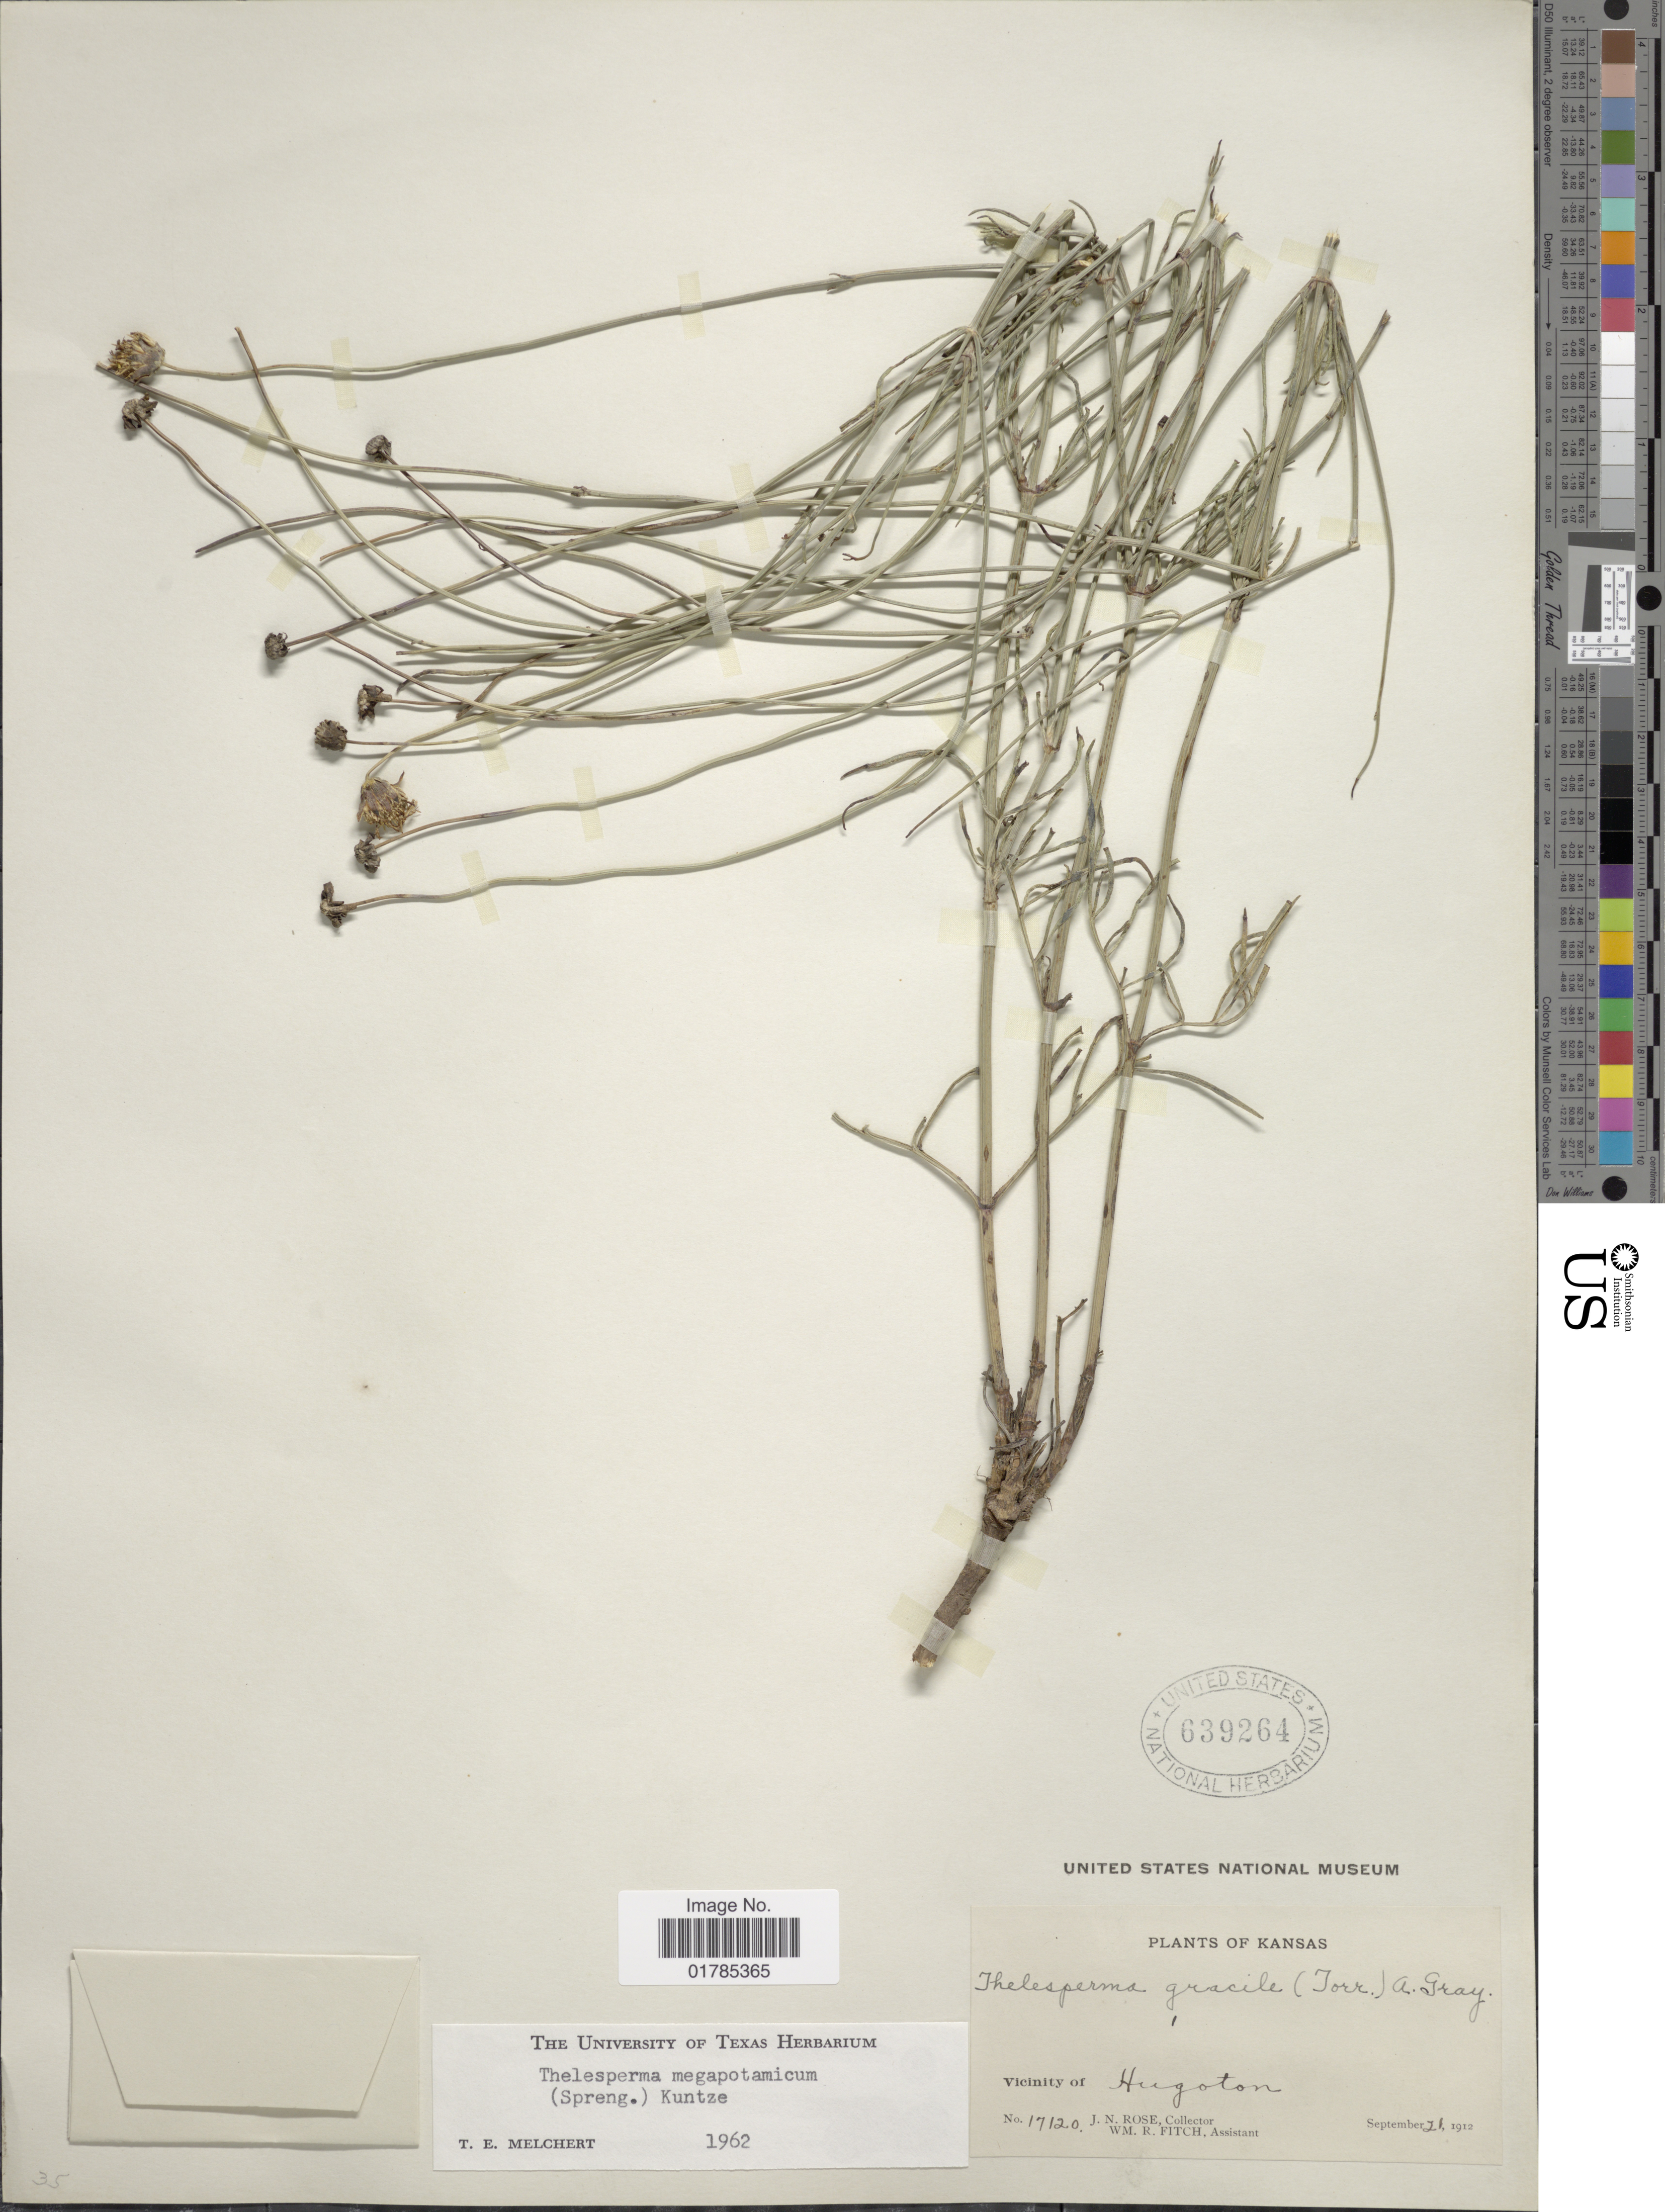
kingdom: Plantae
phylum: Tracheophyta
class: Magnoliopsida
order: Asterales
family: Asteraceae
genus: Thelesperma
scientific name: Thelesperma megapotamicum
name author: (Spreng.) Herter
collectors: J. N. Rose & W. R. Fitch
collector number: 17120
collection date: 1912-09-21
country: United States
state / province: Kansas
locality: Vicinity of Hugoton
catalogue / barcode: US 639264